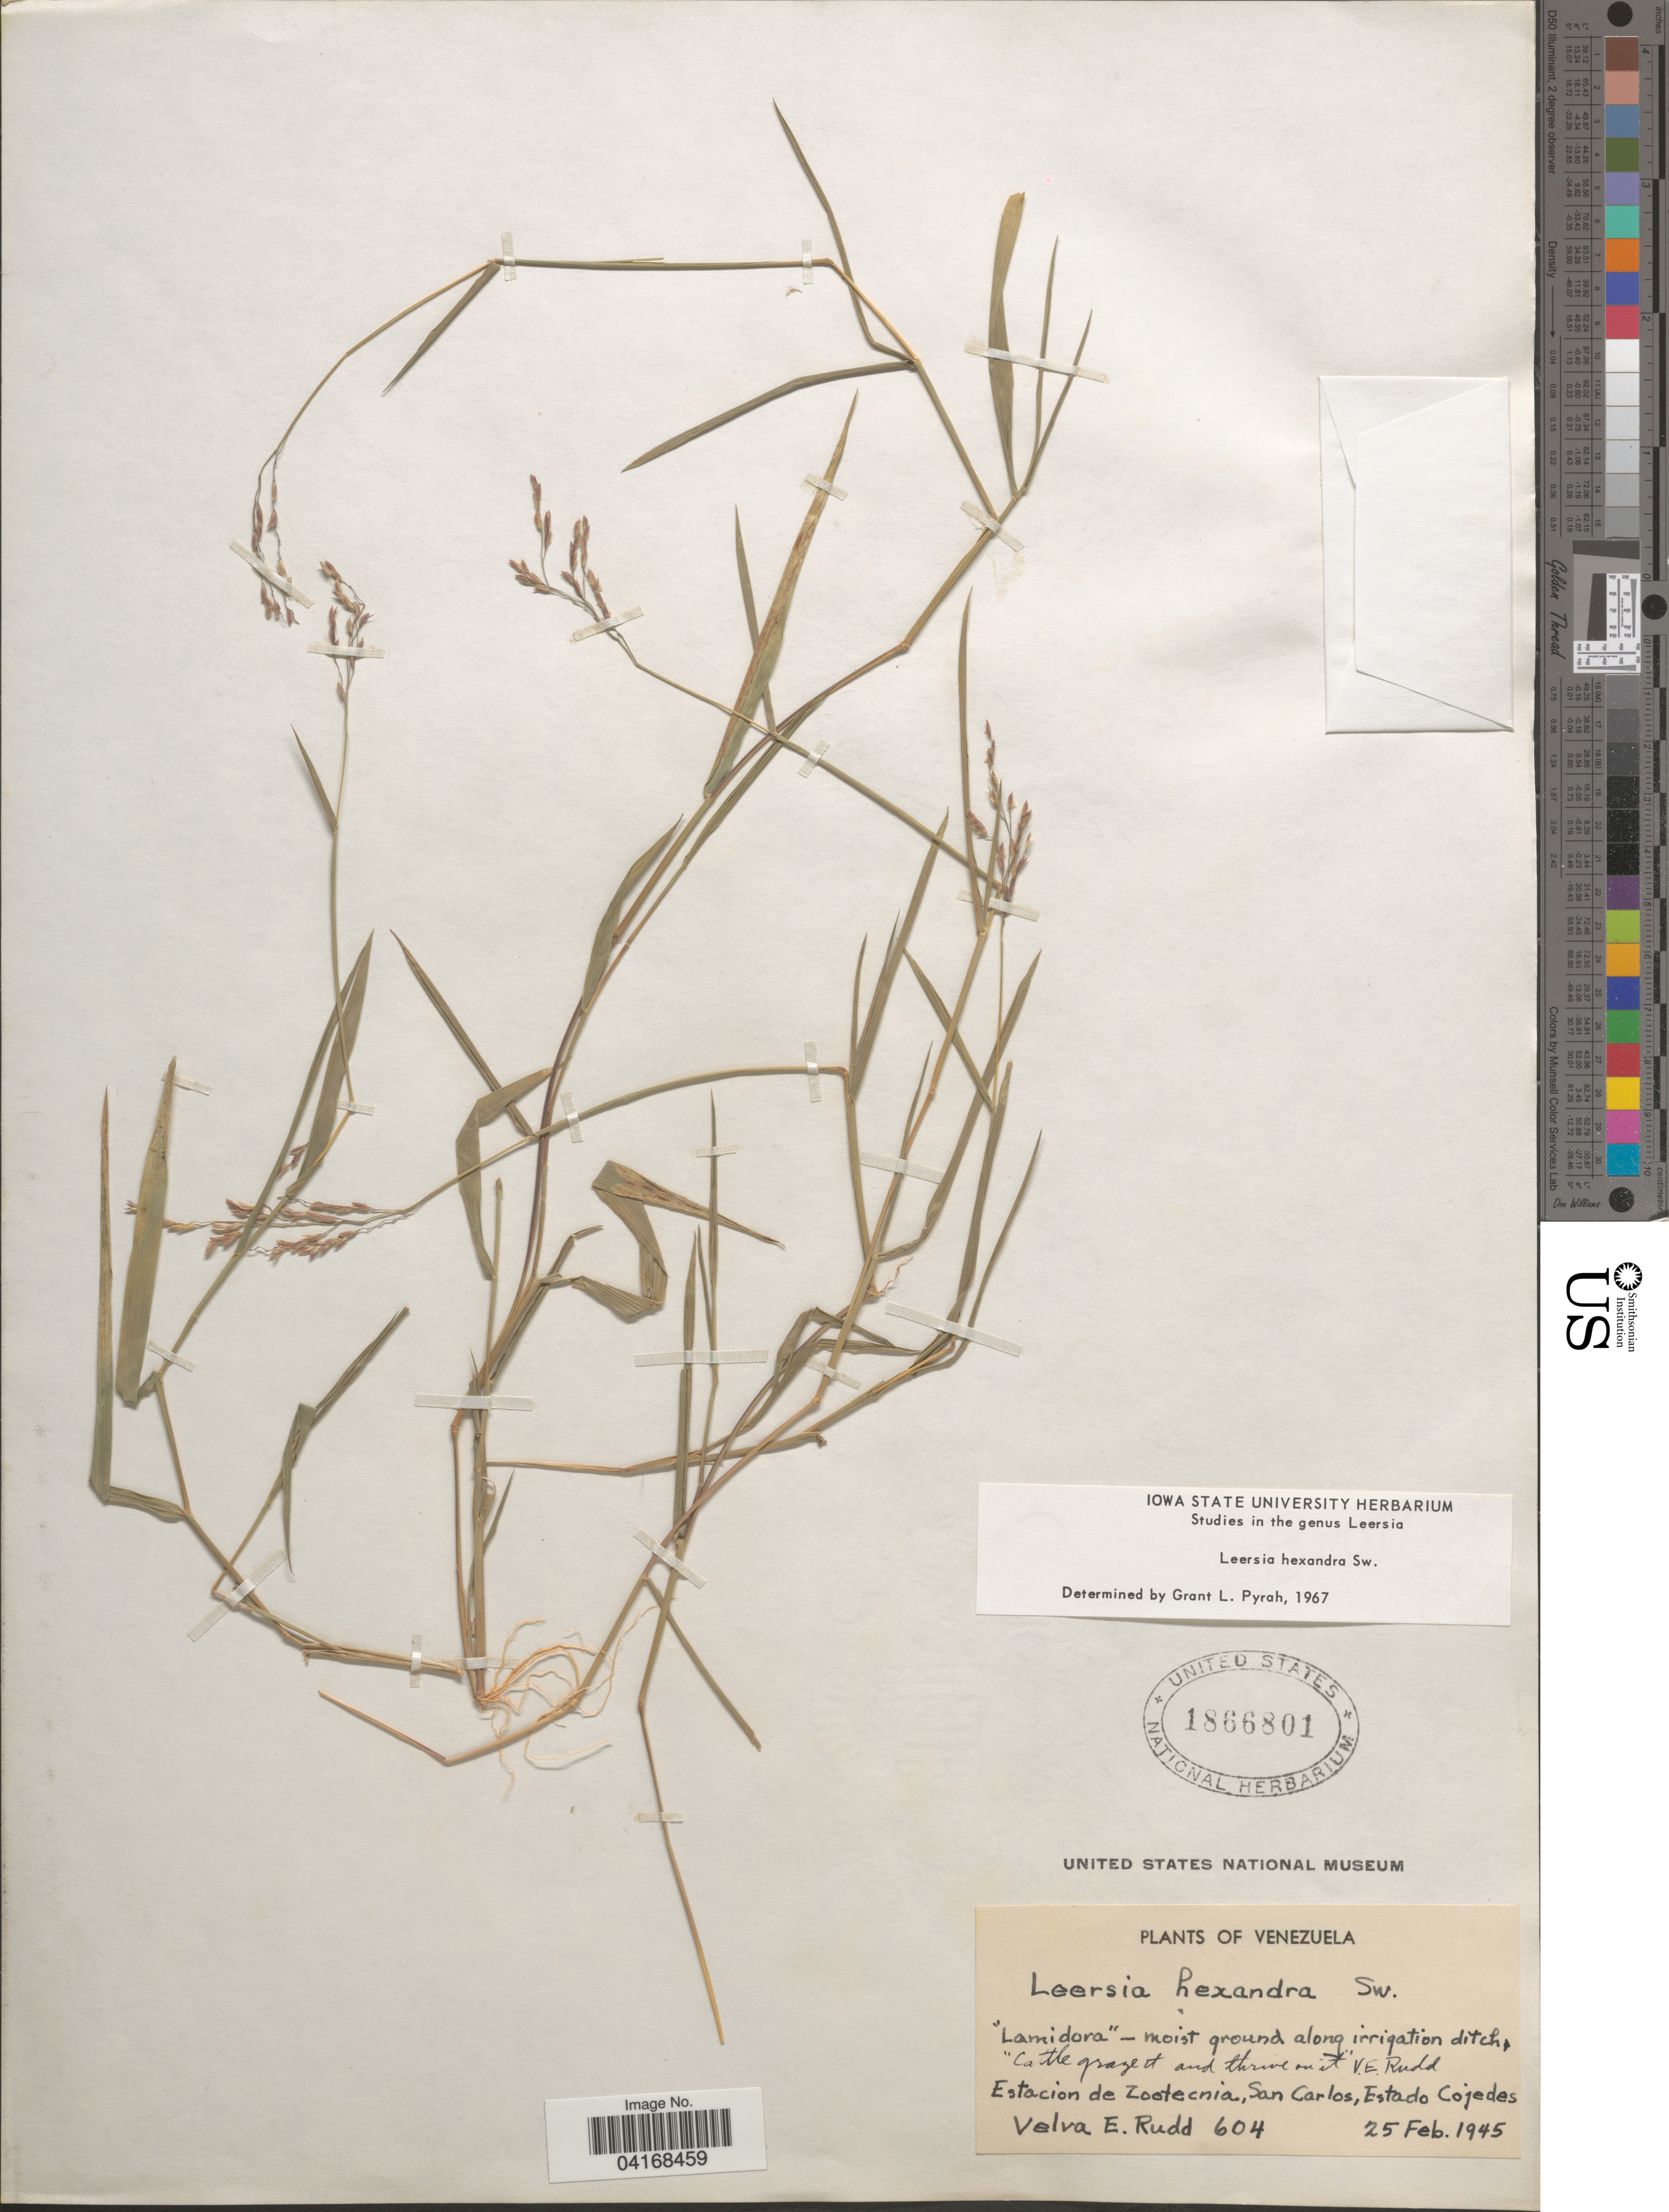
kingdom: Plantae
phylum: Tracheophyta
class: Liliopsida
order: Poales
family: Poaceae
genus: Leersia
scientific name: Leersia hexandra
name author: Sw.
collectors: V. E. Rudd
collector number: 604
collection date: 1945-02-25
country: Venezuela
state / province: Cojedes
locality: Estacion de Zootecnia, San Carlos.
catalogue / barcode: US 1866801